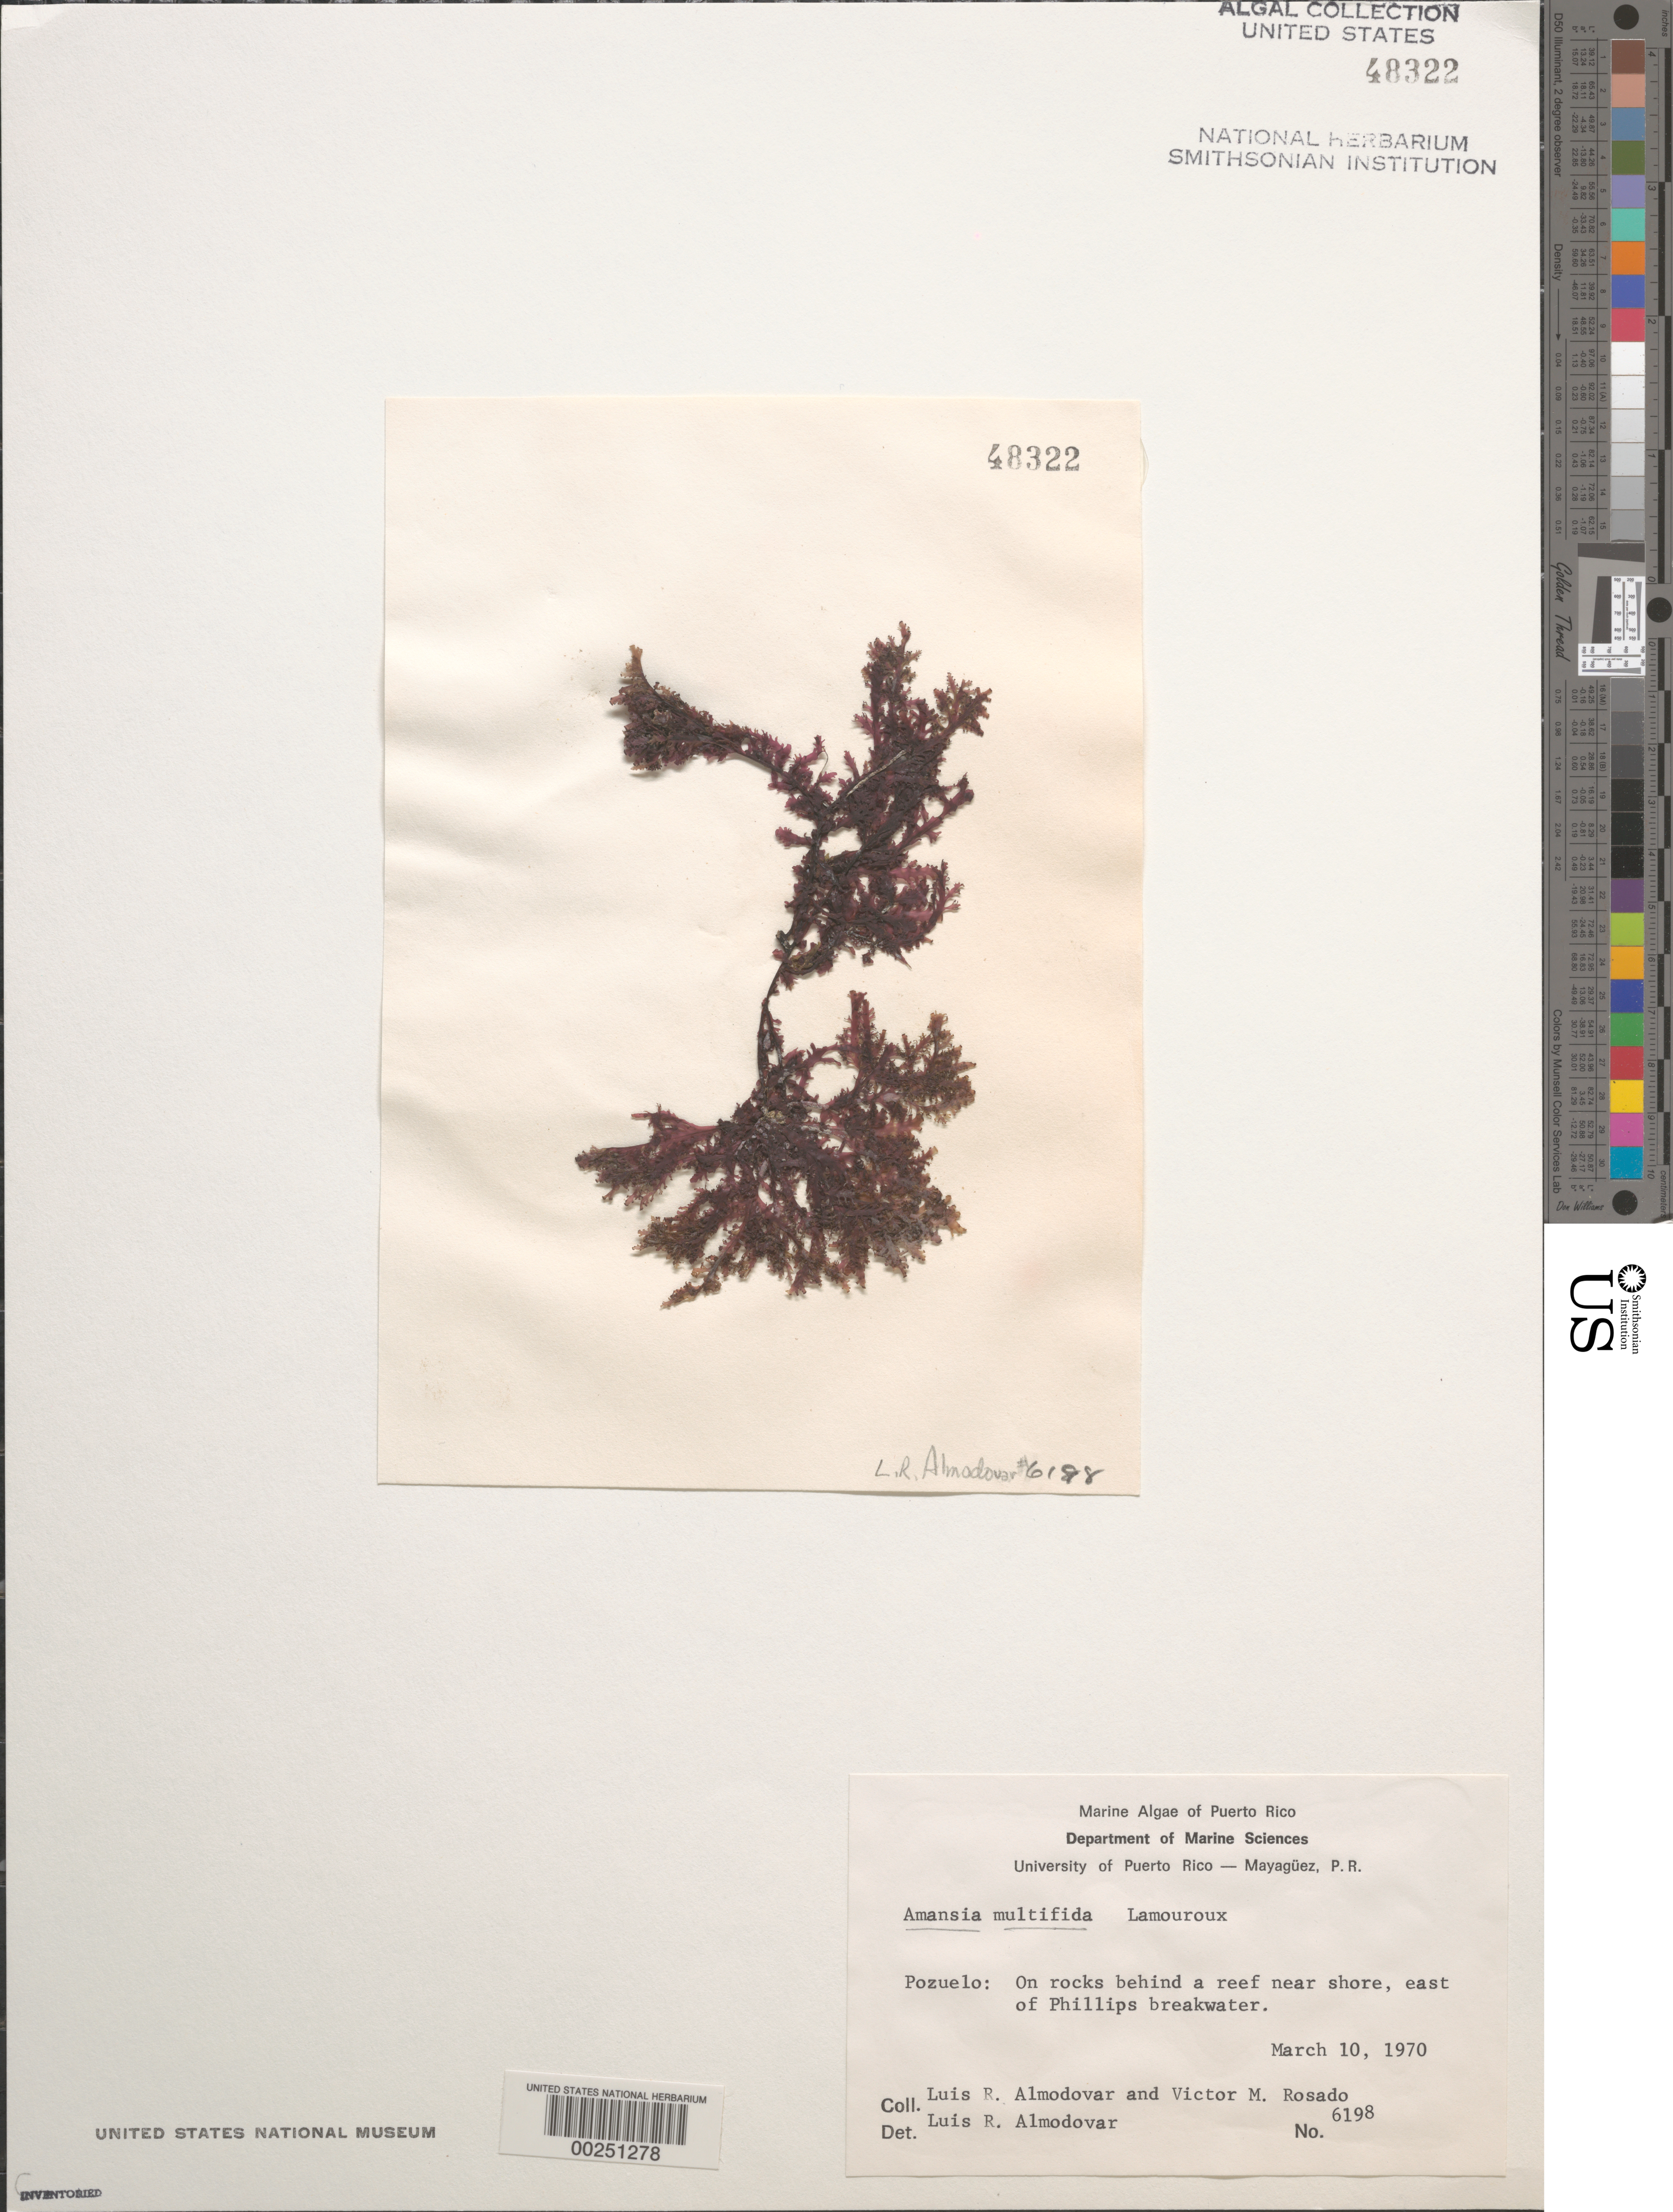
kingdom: Plantae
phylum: Rhodophyta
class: Florideophyceae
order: Ceramiales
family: Rhodomelaceae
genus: Amansia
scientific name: Amansia multifida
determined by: Almodovar, L. R.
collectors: L. Almodovar & V. Rosado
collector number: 6198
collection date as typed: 10 Mar 1970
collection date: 1970-03-10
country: Puerto Rico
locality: Pozuelo, east of Phillips breakwater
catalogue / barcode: US 48322